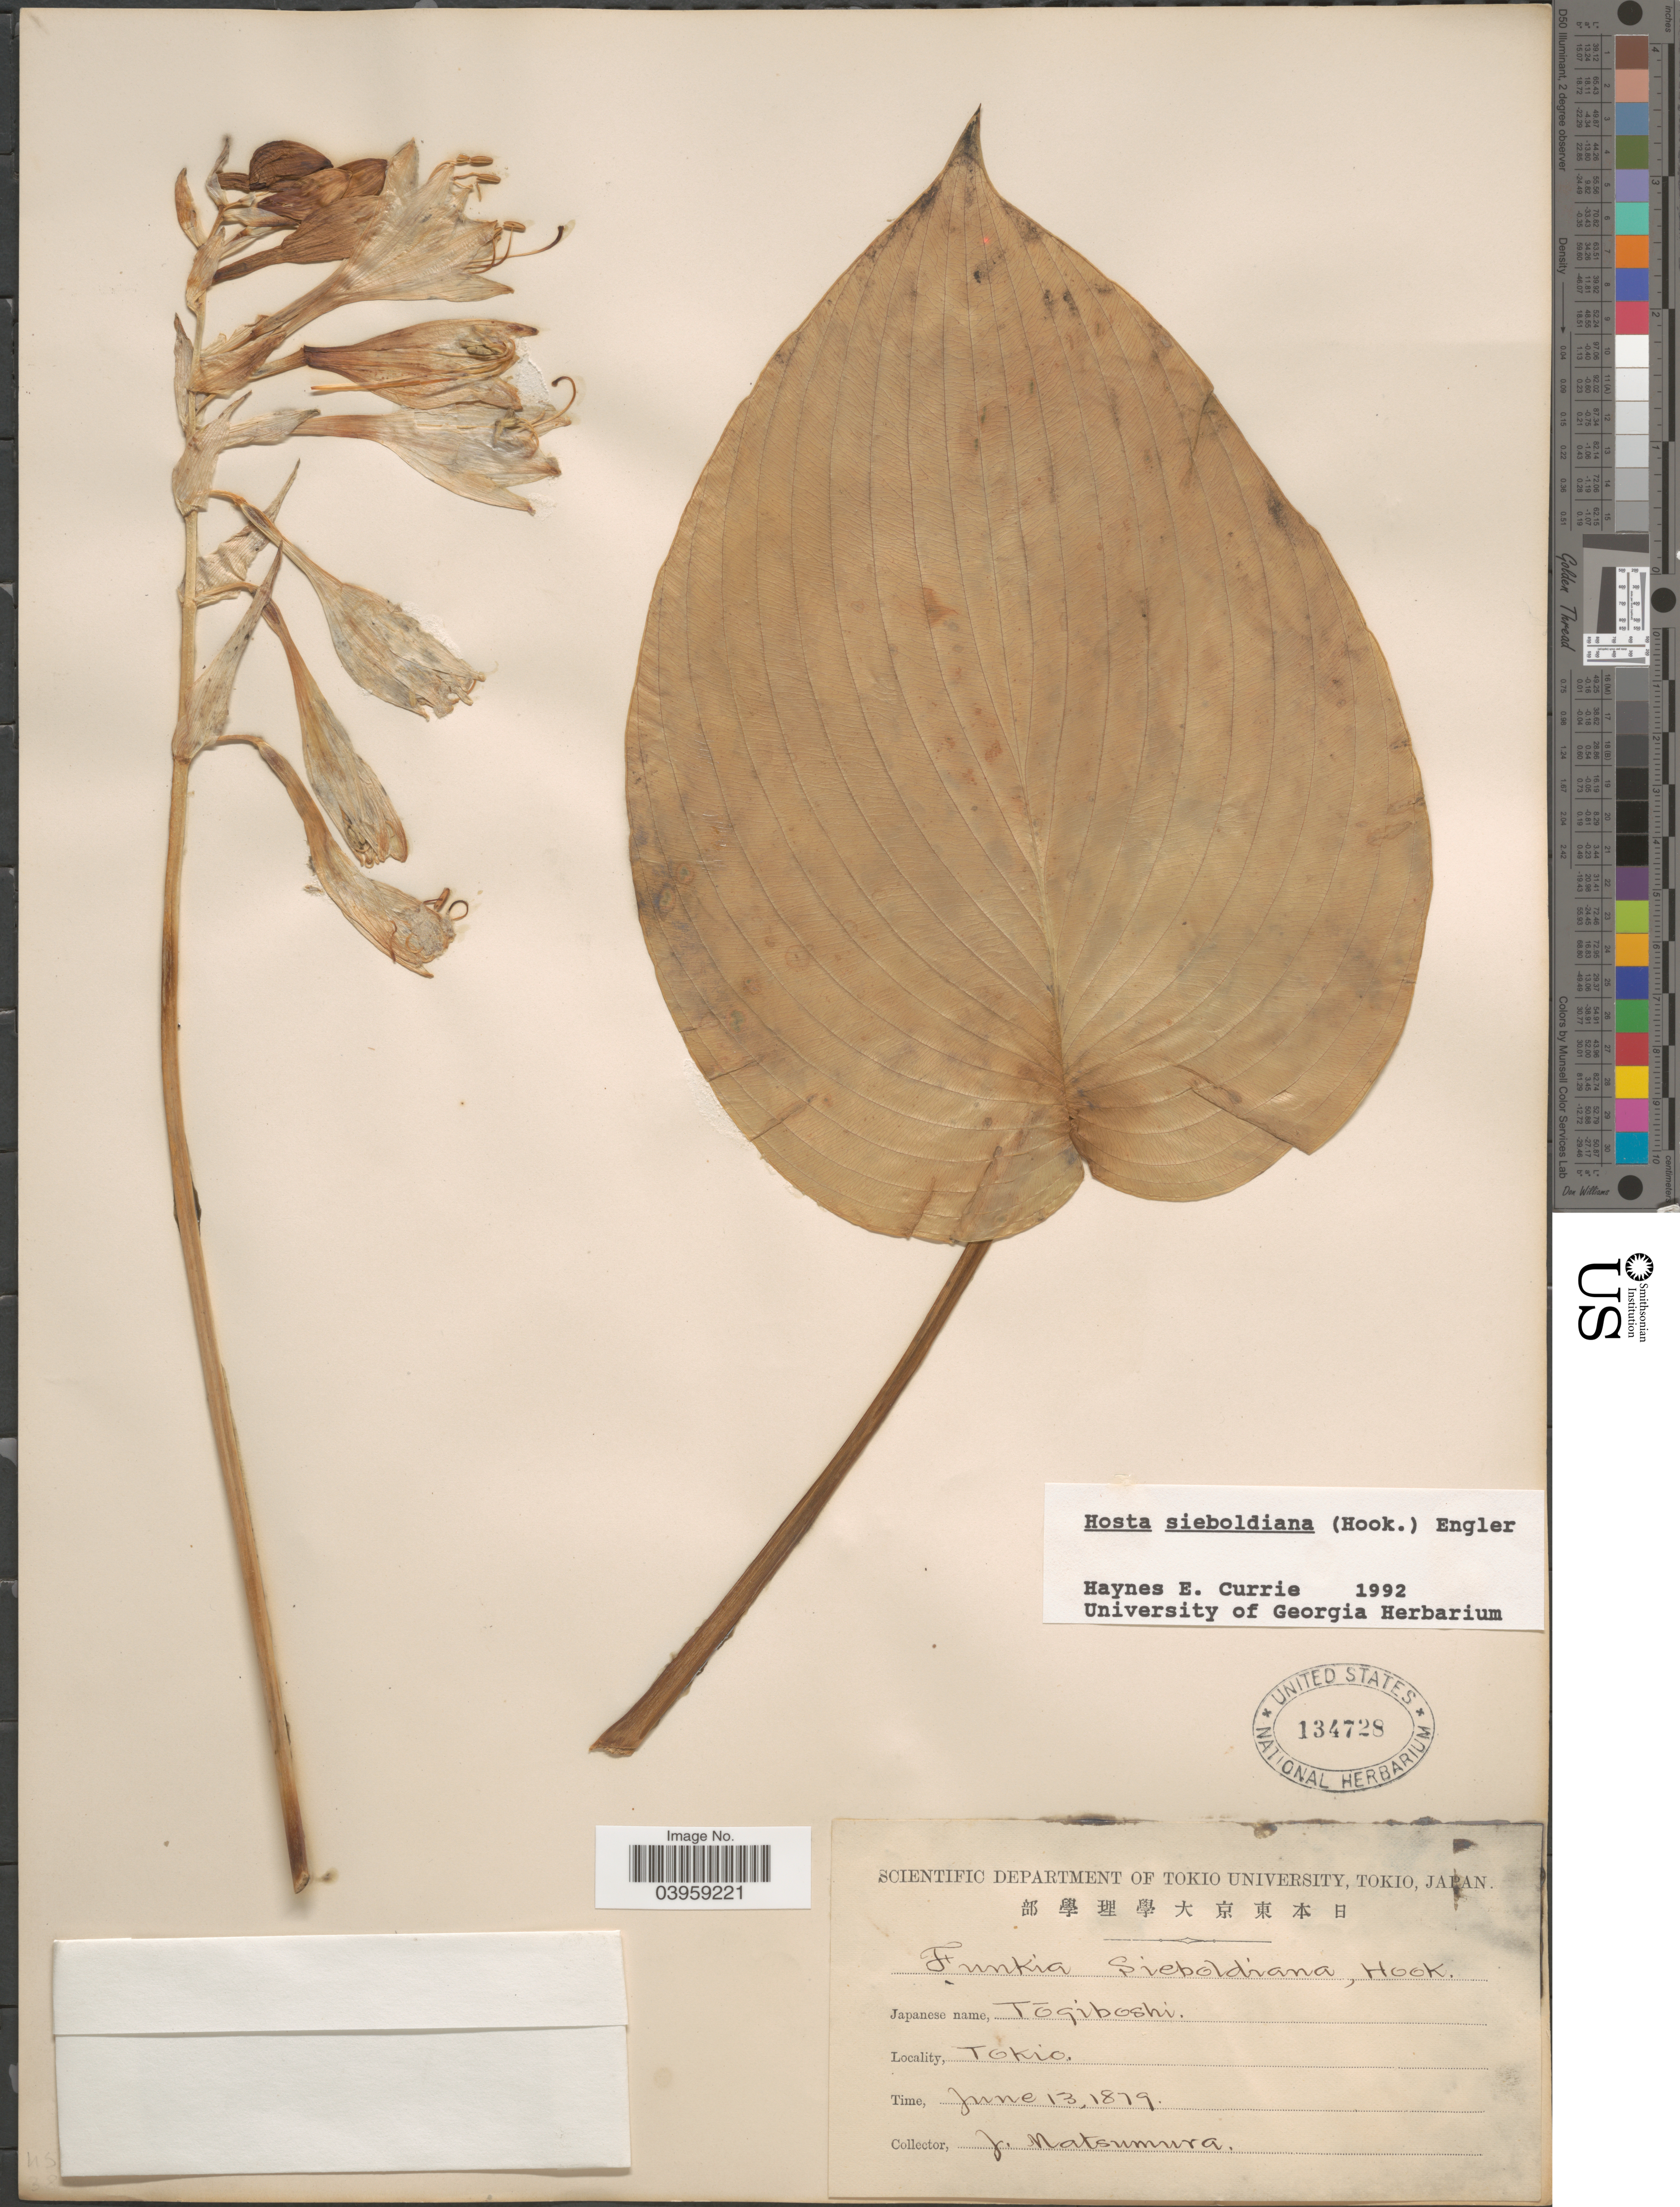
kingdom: Plantae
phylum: Tracheophyta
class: Liliopsida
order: Asparagales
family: Asparagaceae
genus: Hosta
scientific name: Hosta sieboldiana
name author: Engl.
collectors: J. Matsumura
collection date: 1879-06-13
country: Japan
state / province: Tokyo, Federal City of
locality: Tokio.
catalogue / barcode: US 134728